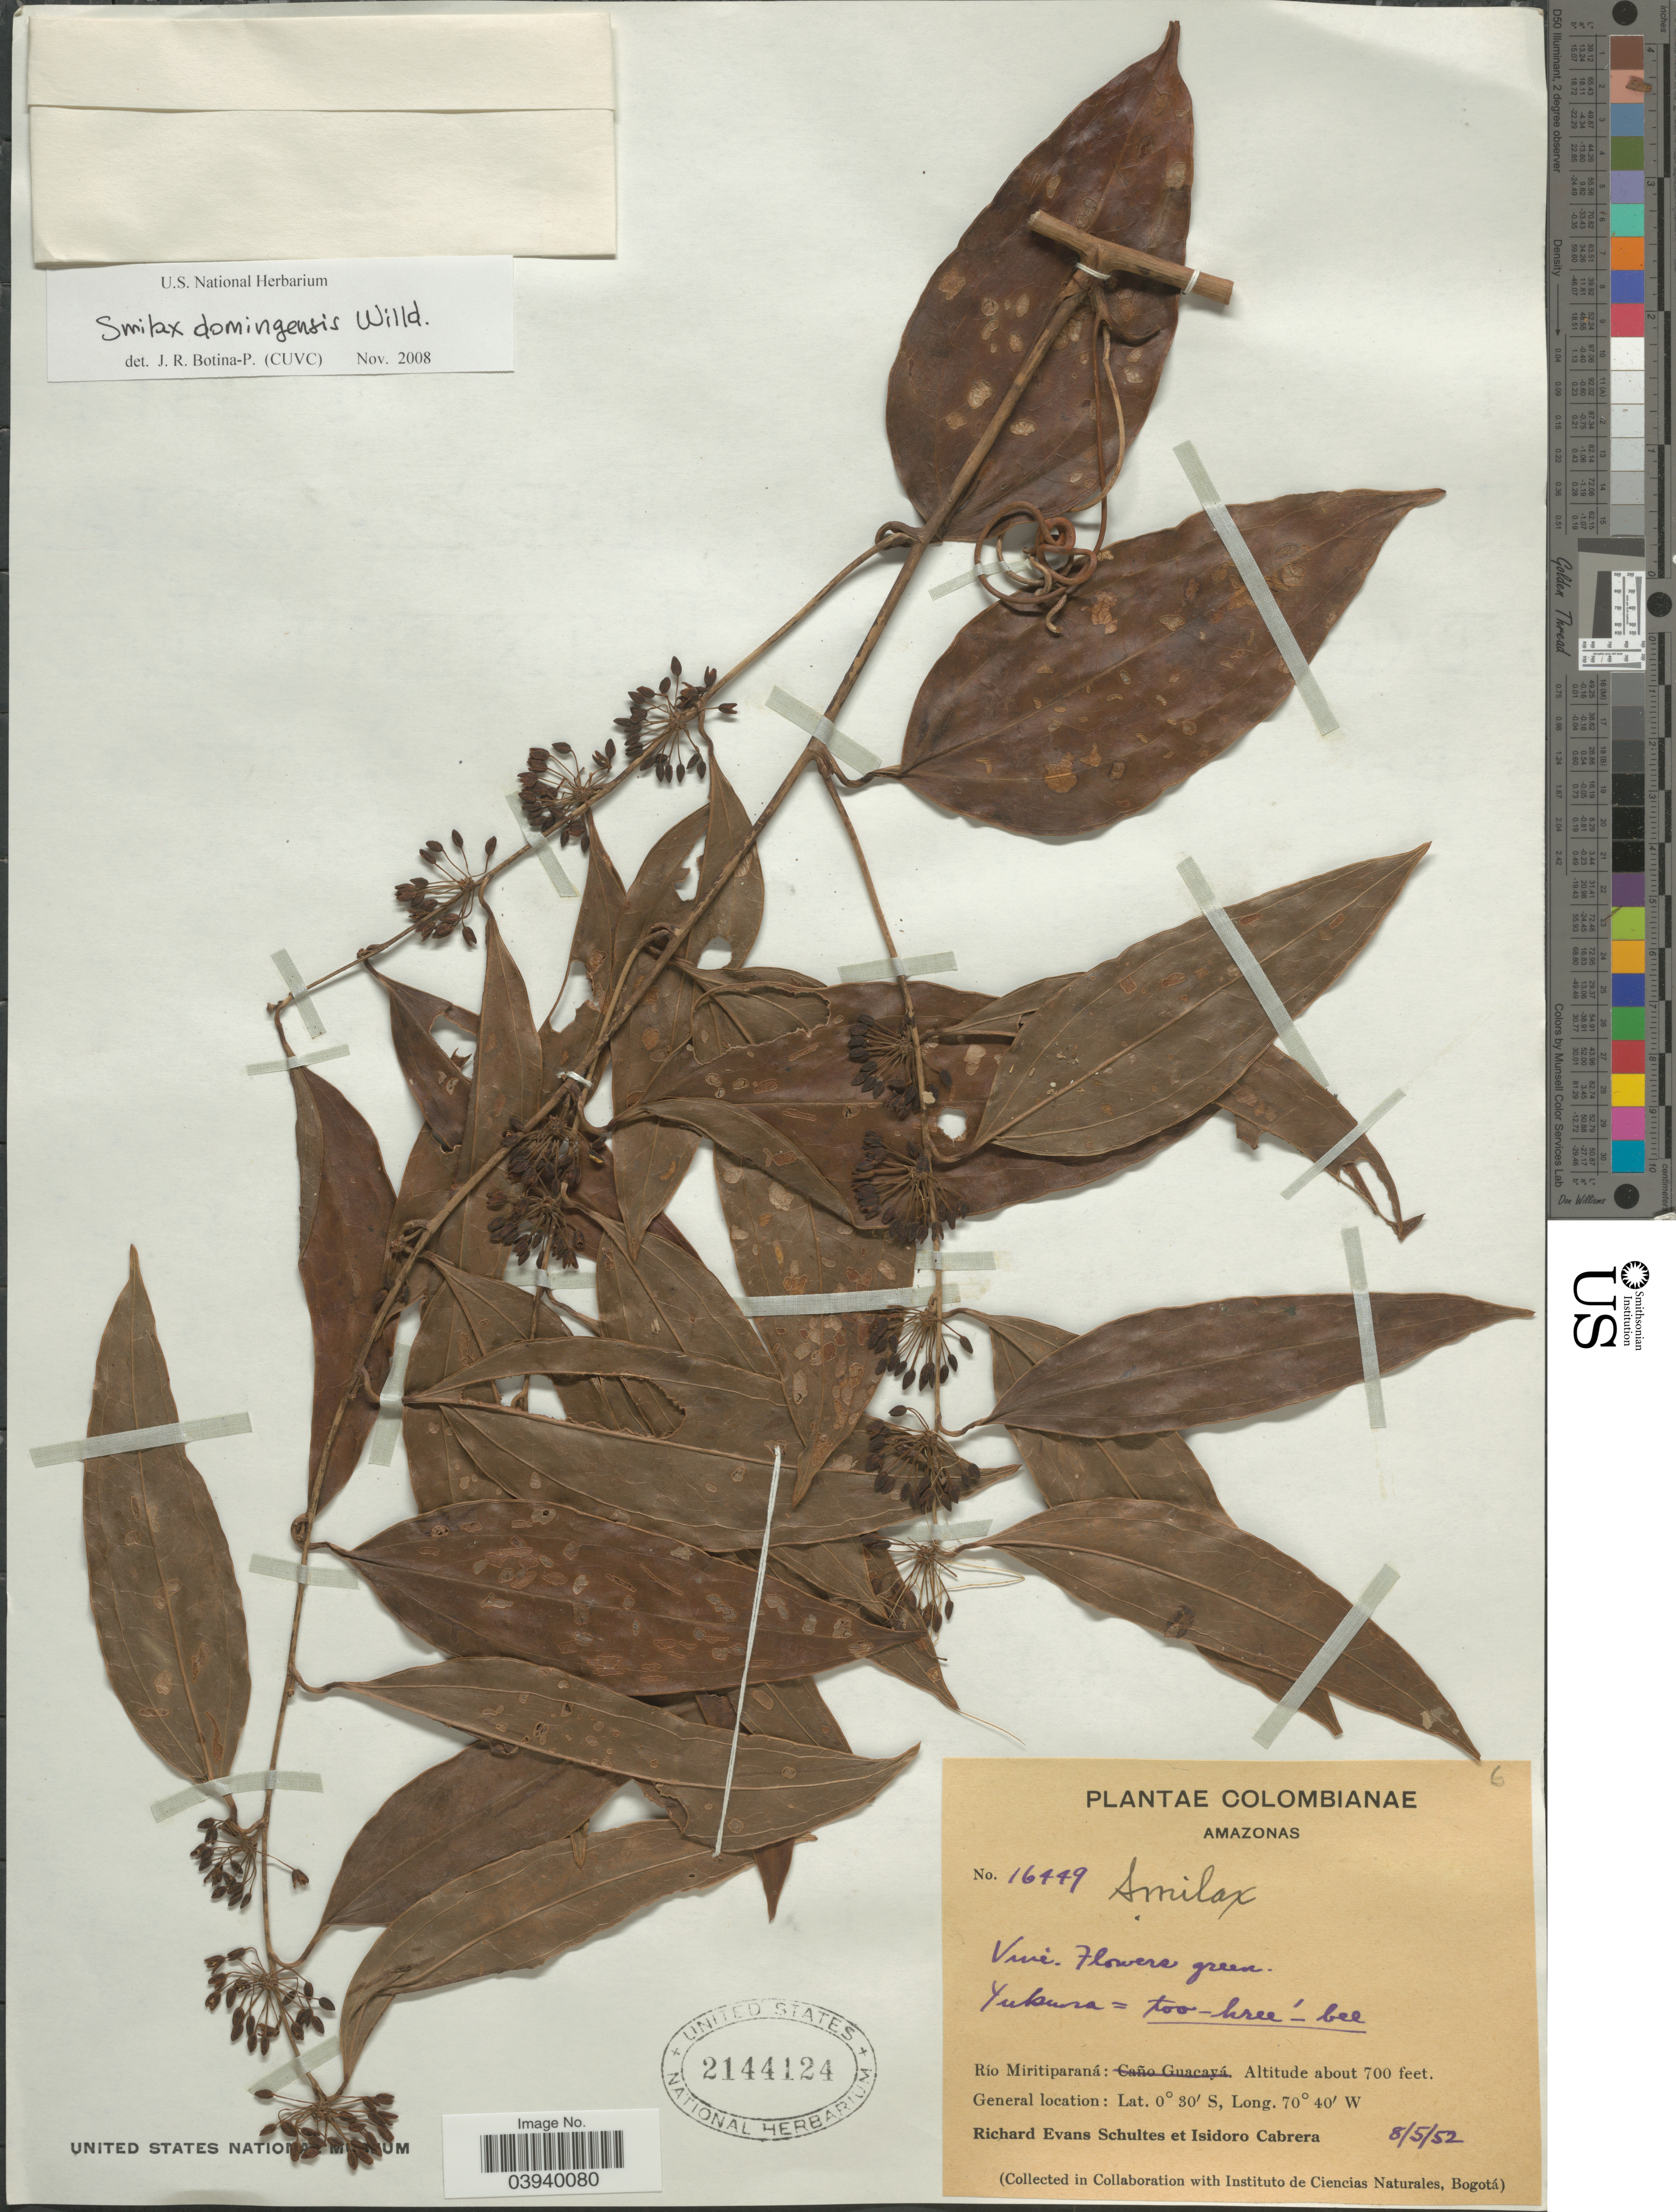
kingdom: Plantae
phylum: Tracheophyta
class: Liliopsida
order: Liliales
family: Smilacaceae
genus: Smilax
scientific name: Smilax domingensis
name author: Willd.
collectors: R. E. Schultes & I. Cabrera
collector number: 16449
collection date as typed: Transcribed d/m/y: 8/5/52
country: Colombia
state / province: Amazônas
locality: Río Miritiparaná.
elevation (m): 213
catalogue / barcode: US 2144124